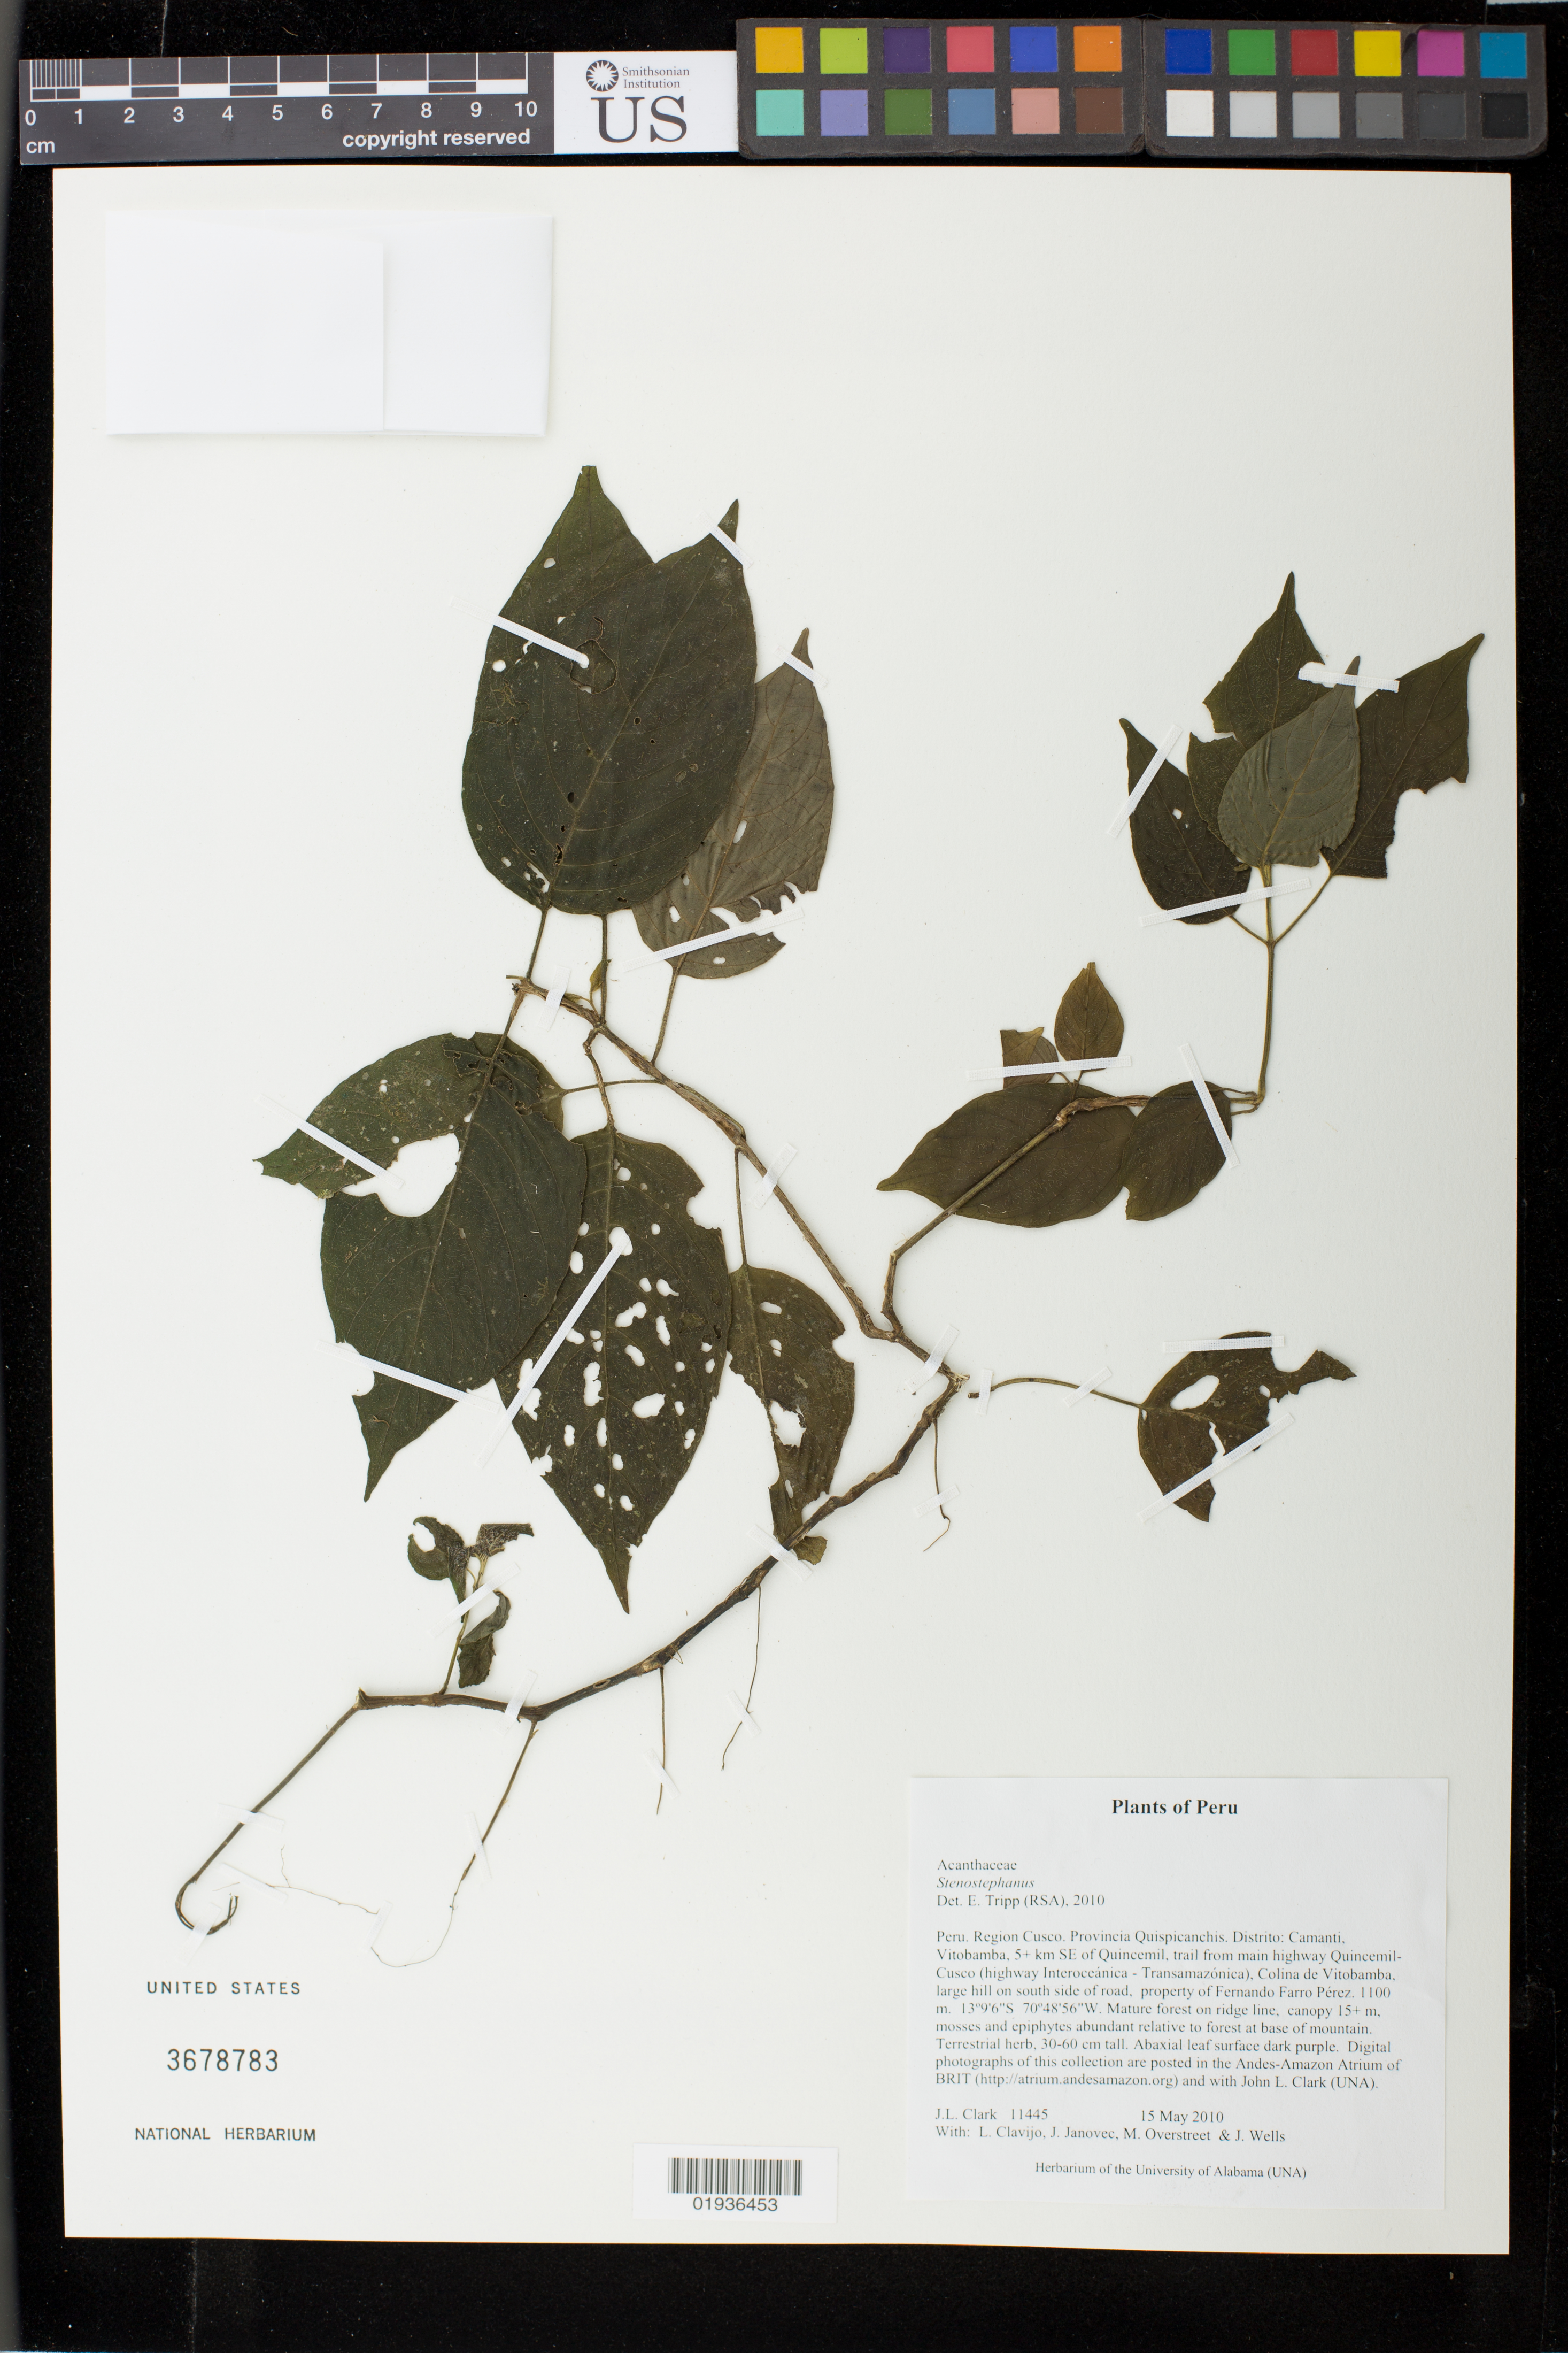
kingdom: Plantae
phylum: Tracheophyta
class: Magnoliopsida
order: Lamiales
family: Acanthaceae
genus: Stenostephanus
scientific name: Stenostephanus sp.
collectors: J. L. Clark, L. Clavijo, M. Overstreet & J. Wells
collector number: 11445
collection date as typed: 15 May 2010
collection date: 2010-05-15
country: Peru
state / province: Cusco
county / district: Quispicanchis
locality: Distrito: Camanti, Vitobamba, 5+km SE of Quincemil, trail from main highway Quincemil-Cusco (highway Interoceanica-Transamazonica), Colina de Vitobamba, large hill on south side of road, property of Fernando Farro Perez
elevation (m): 1100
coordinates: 13 09 6 S, 70 48 56 W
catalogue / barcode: US 3678783